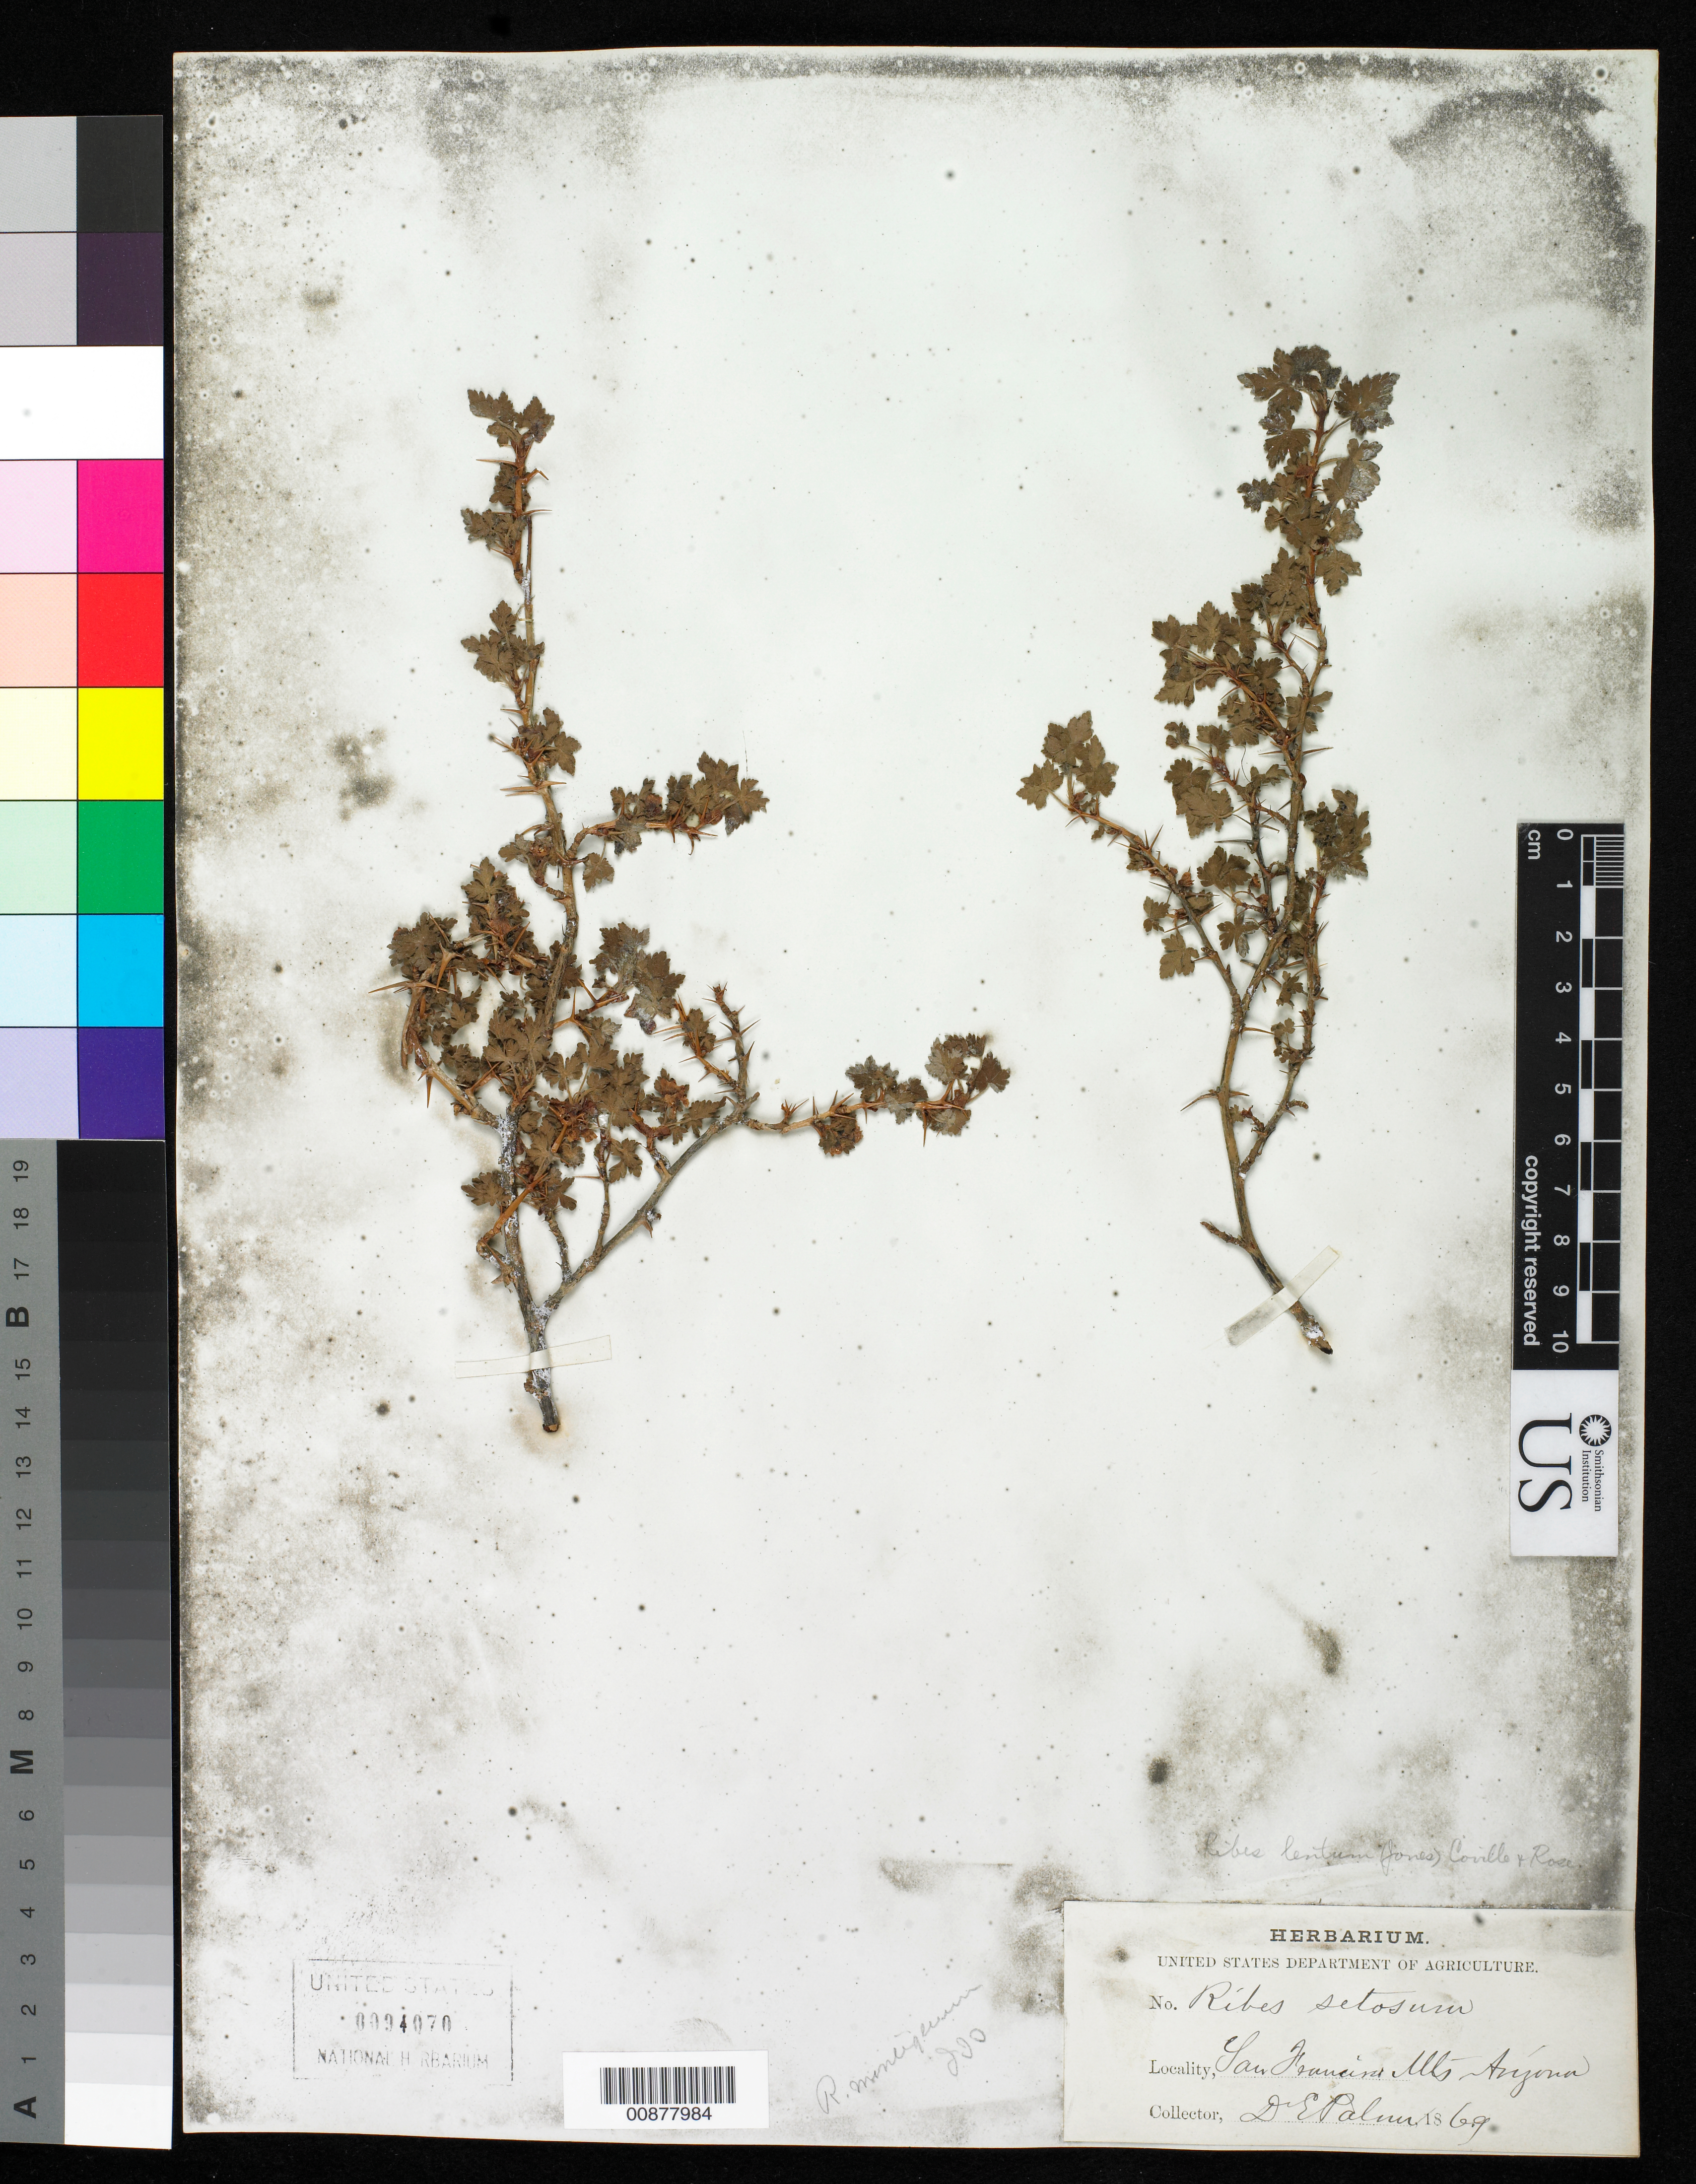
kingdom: Plantae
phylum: Tracheophyta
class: Magnoliopsida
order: Saxifragales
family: Grossulariaceae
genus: Ribes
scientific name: Ribes montigenum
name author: McClatchie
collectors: E. Palmer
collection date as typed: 1869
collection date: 1869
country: United States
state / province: Arizona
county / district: Coconino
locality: San Francisco Mts.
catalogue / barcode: US 94070